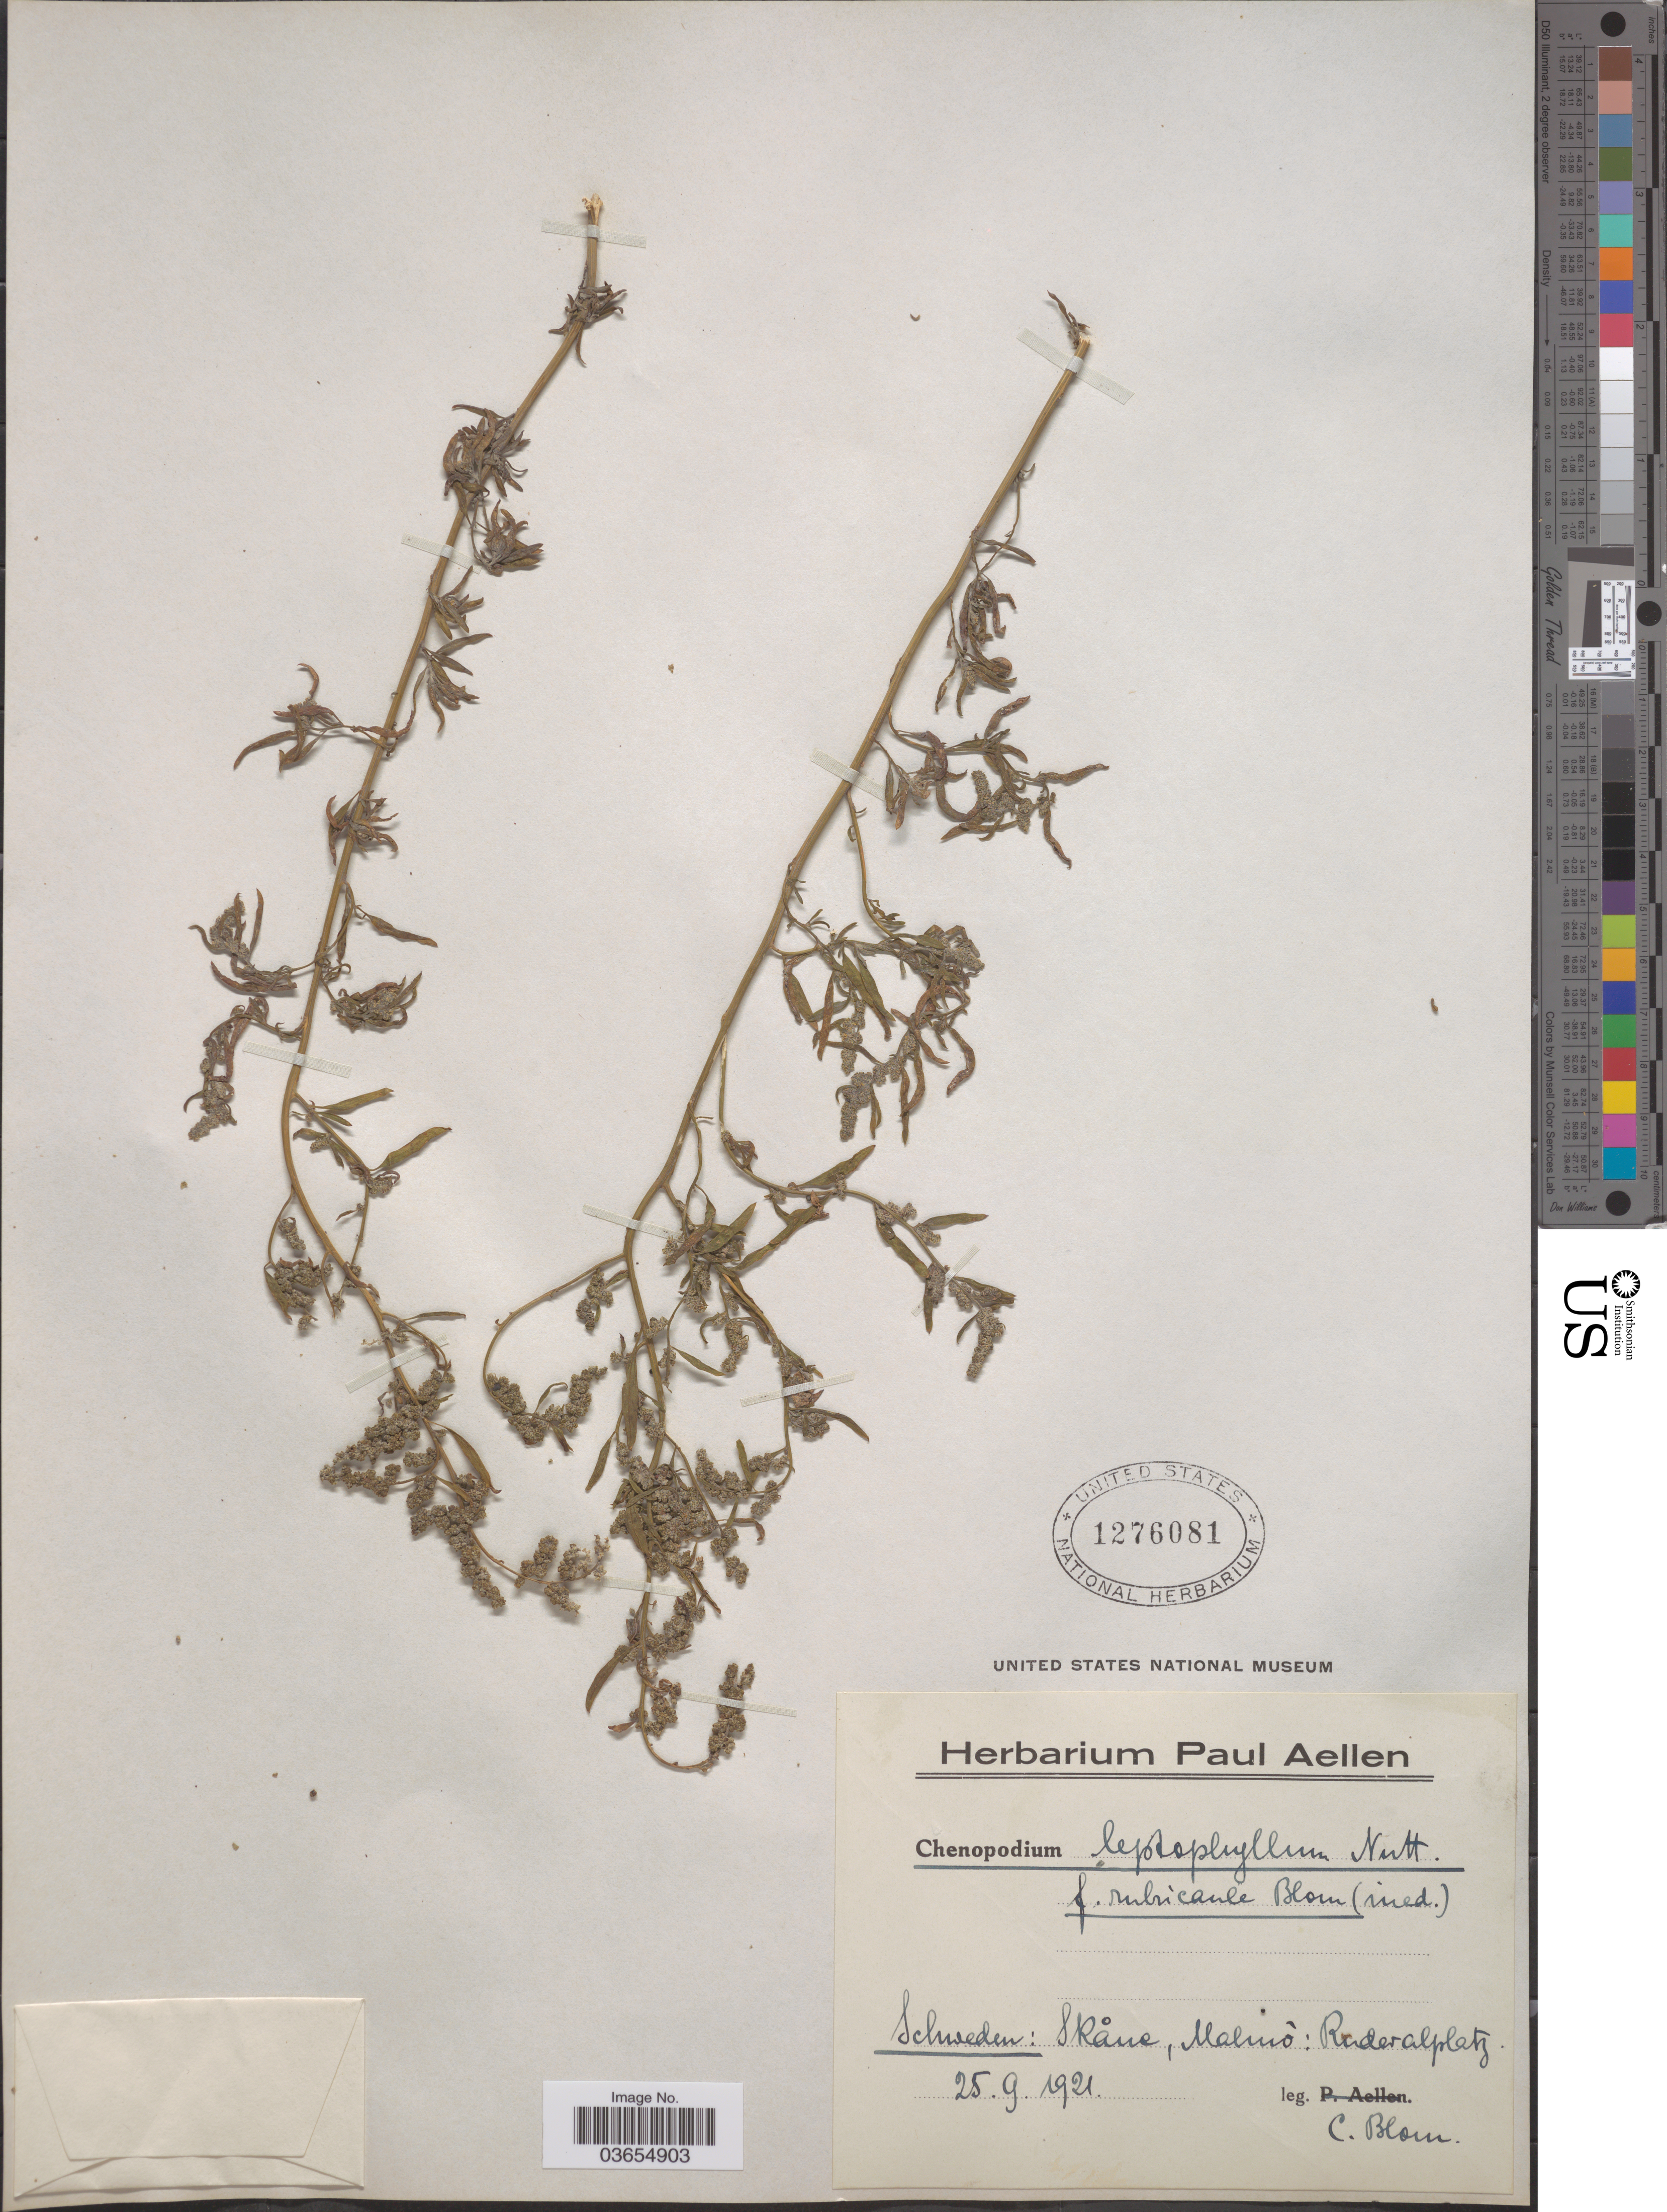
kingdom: Plantae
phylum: Tracheophyta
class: Magnoliopsida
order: Caryophyllales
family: Amaranthaceae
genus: Chenopodium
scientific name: Chenopodium leptophyllum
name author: (Moq.) Nutt. ex S. Watson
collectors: C. Blom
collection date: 1921-09-25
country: Sweden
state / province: Skåne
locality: Schweden: Malmõ: Ruderalplatz.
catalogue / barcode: US 1276081